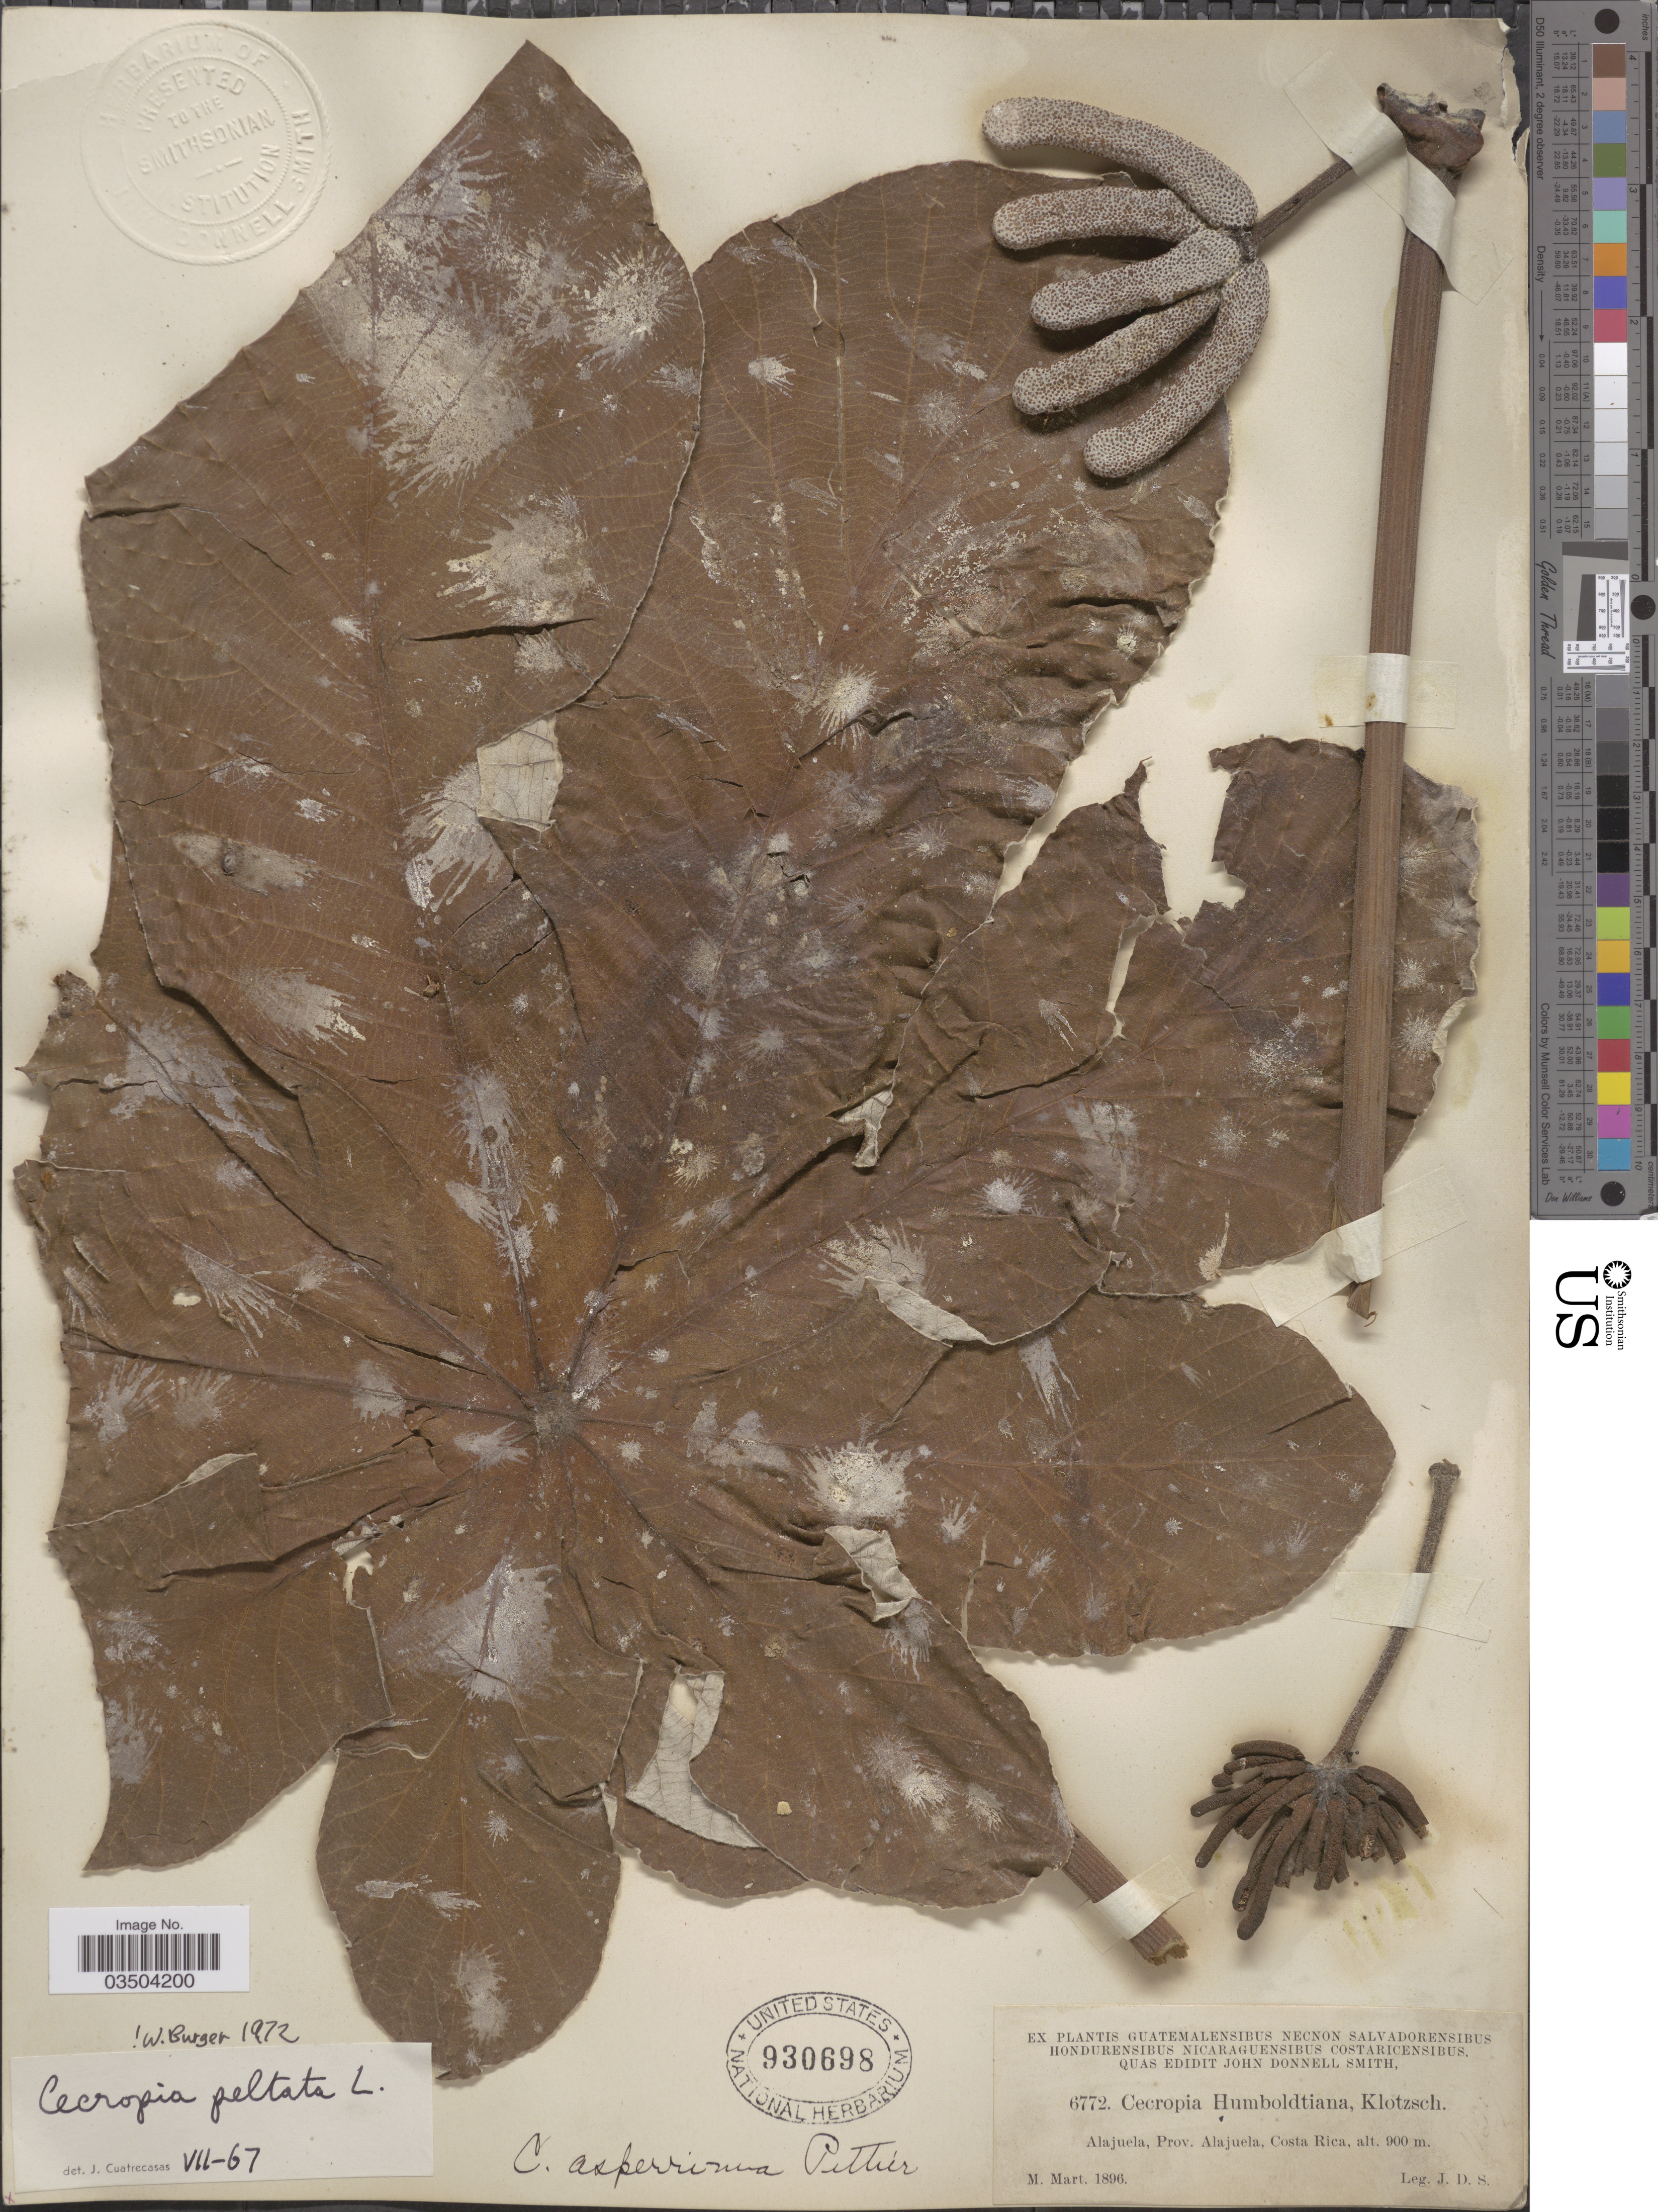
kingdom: Plantae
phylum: Tracheophyta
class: Magnoliopsida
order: Rosales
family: Urticaceae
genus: Cecropia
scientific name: Cecropia peltata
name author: L.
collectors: J. Donnell Smith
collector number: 6772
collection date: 1896-03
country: Costa Rica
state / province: Alajuela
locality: Alajuela.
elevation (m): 900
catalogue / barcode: US 930698